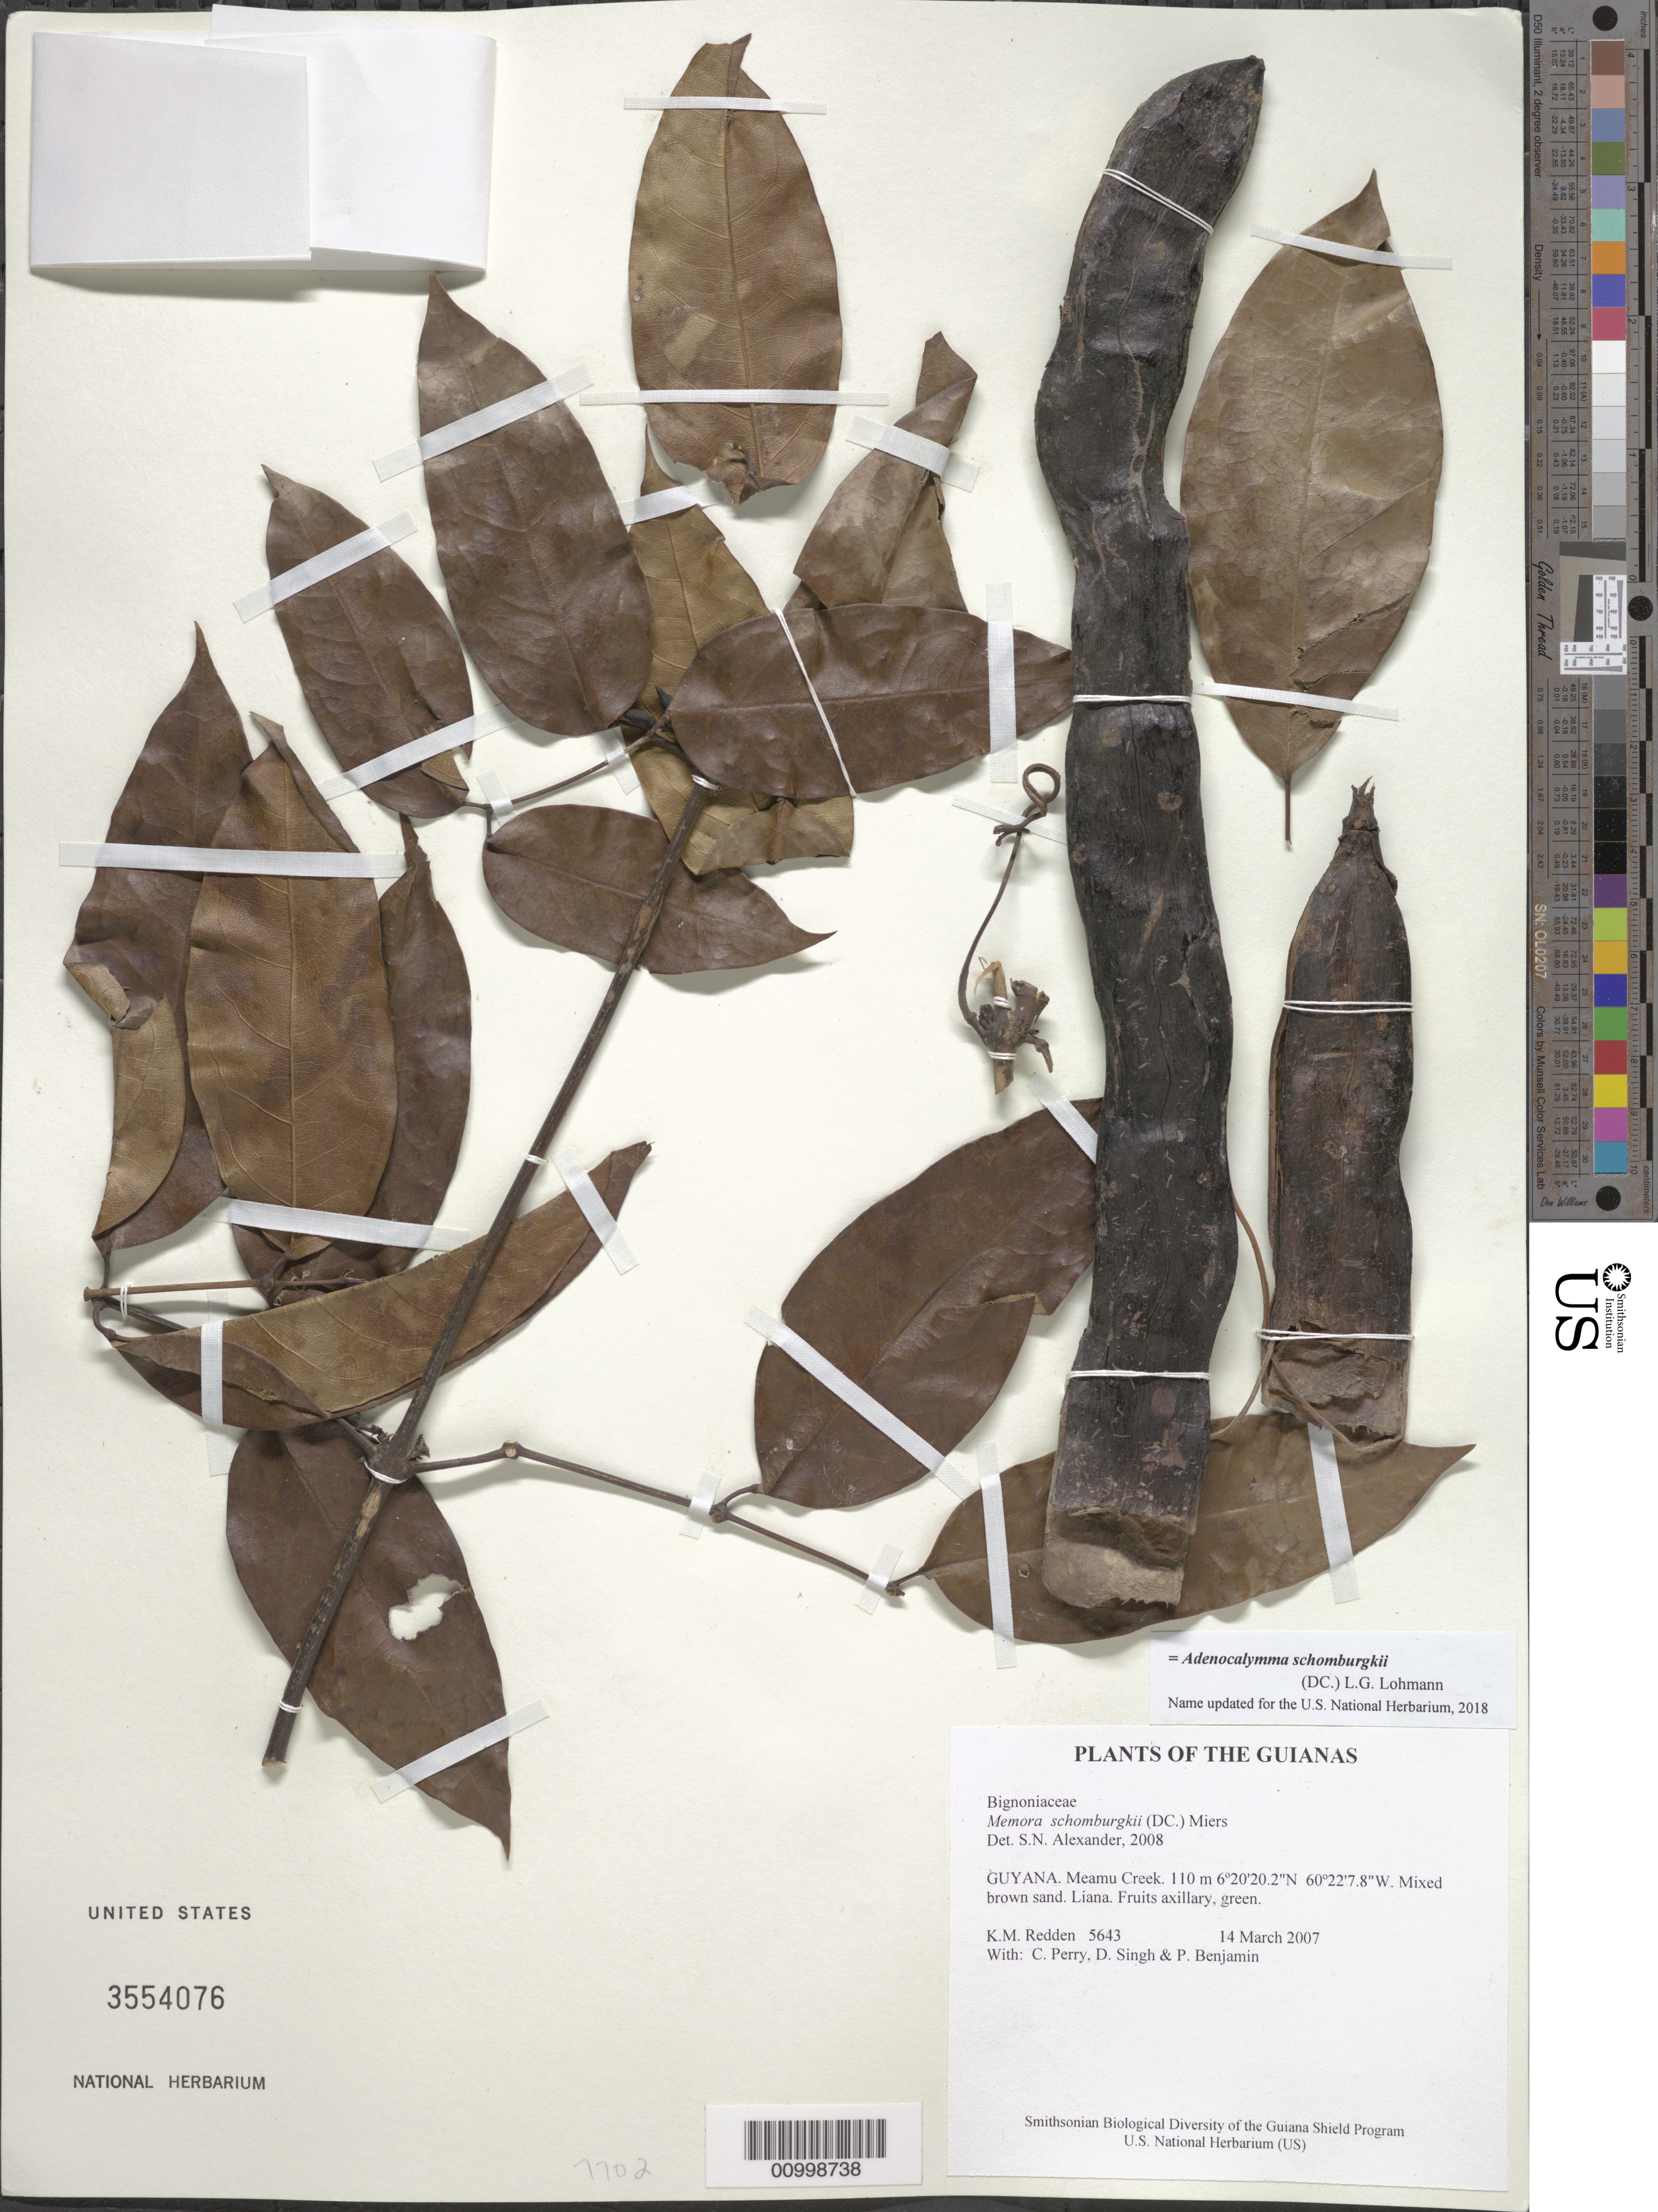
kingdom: Plantae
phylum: Tracheophyta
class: Magnoliopsida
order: Lamiales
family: Bignoniaceae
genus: Adenocalymma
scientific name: Adenocalymma schomburgkii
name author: (DC.) L.G. Lohmann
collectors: K. M. Redden, C. Perry, D. Singh & P. Benjamin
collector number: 5643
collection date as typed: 14 March 2007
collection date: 2007-03-14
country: Guyana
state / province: Cuyuni-Mazaruni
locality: Meamu Creek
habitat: Mixed brown sand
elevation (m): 110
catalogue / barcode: US 3554076